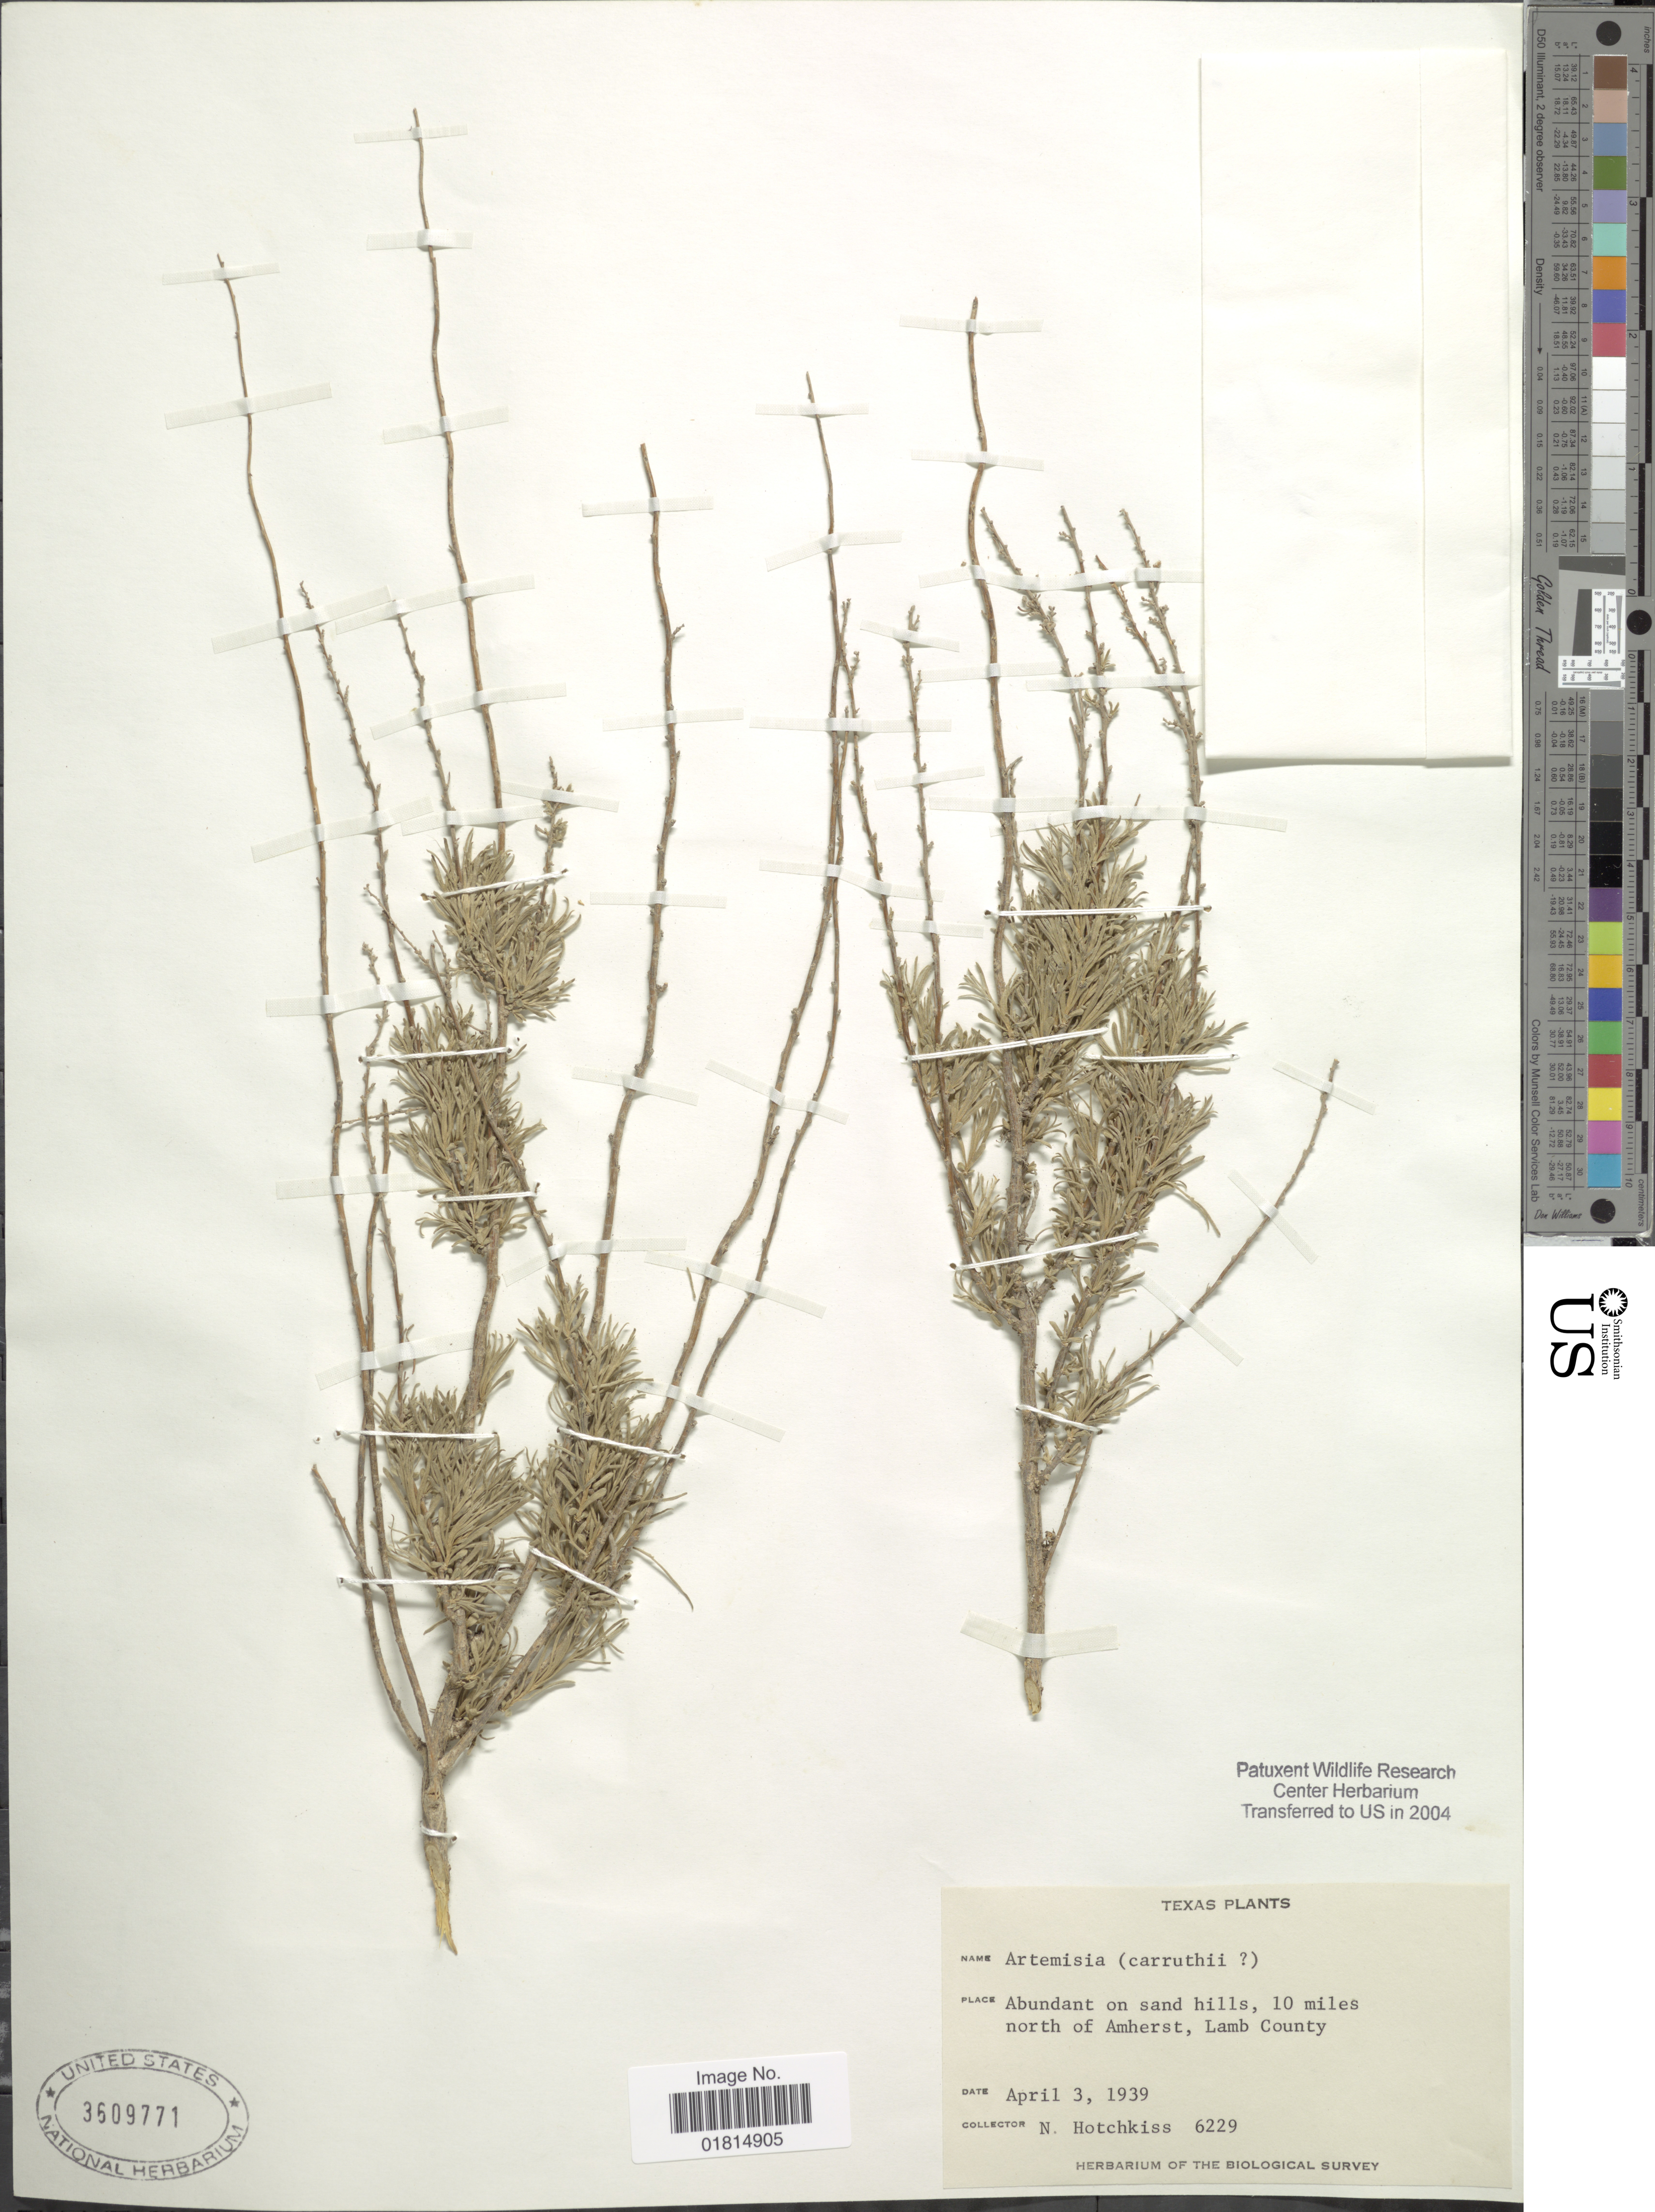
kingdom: Plantae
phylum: Tracheophyta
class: Magnoliopsida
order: Asterales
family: Asteraceae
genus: Artemisia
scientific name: Artemisia carruthii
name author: Alph. Wood ex Carruth.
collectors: N. Hitchkiss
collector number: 6229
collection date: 1939-04-03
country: United States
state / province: Texas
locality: Abundant on sand hills, 10 miles north of Amherst, Lamb County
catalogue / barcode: US 3609771